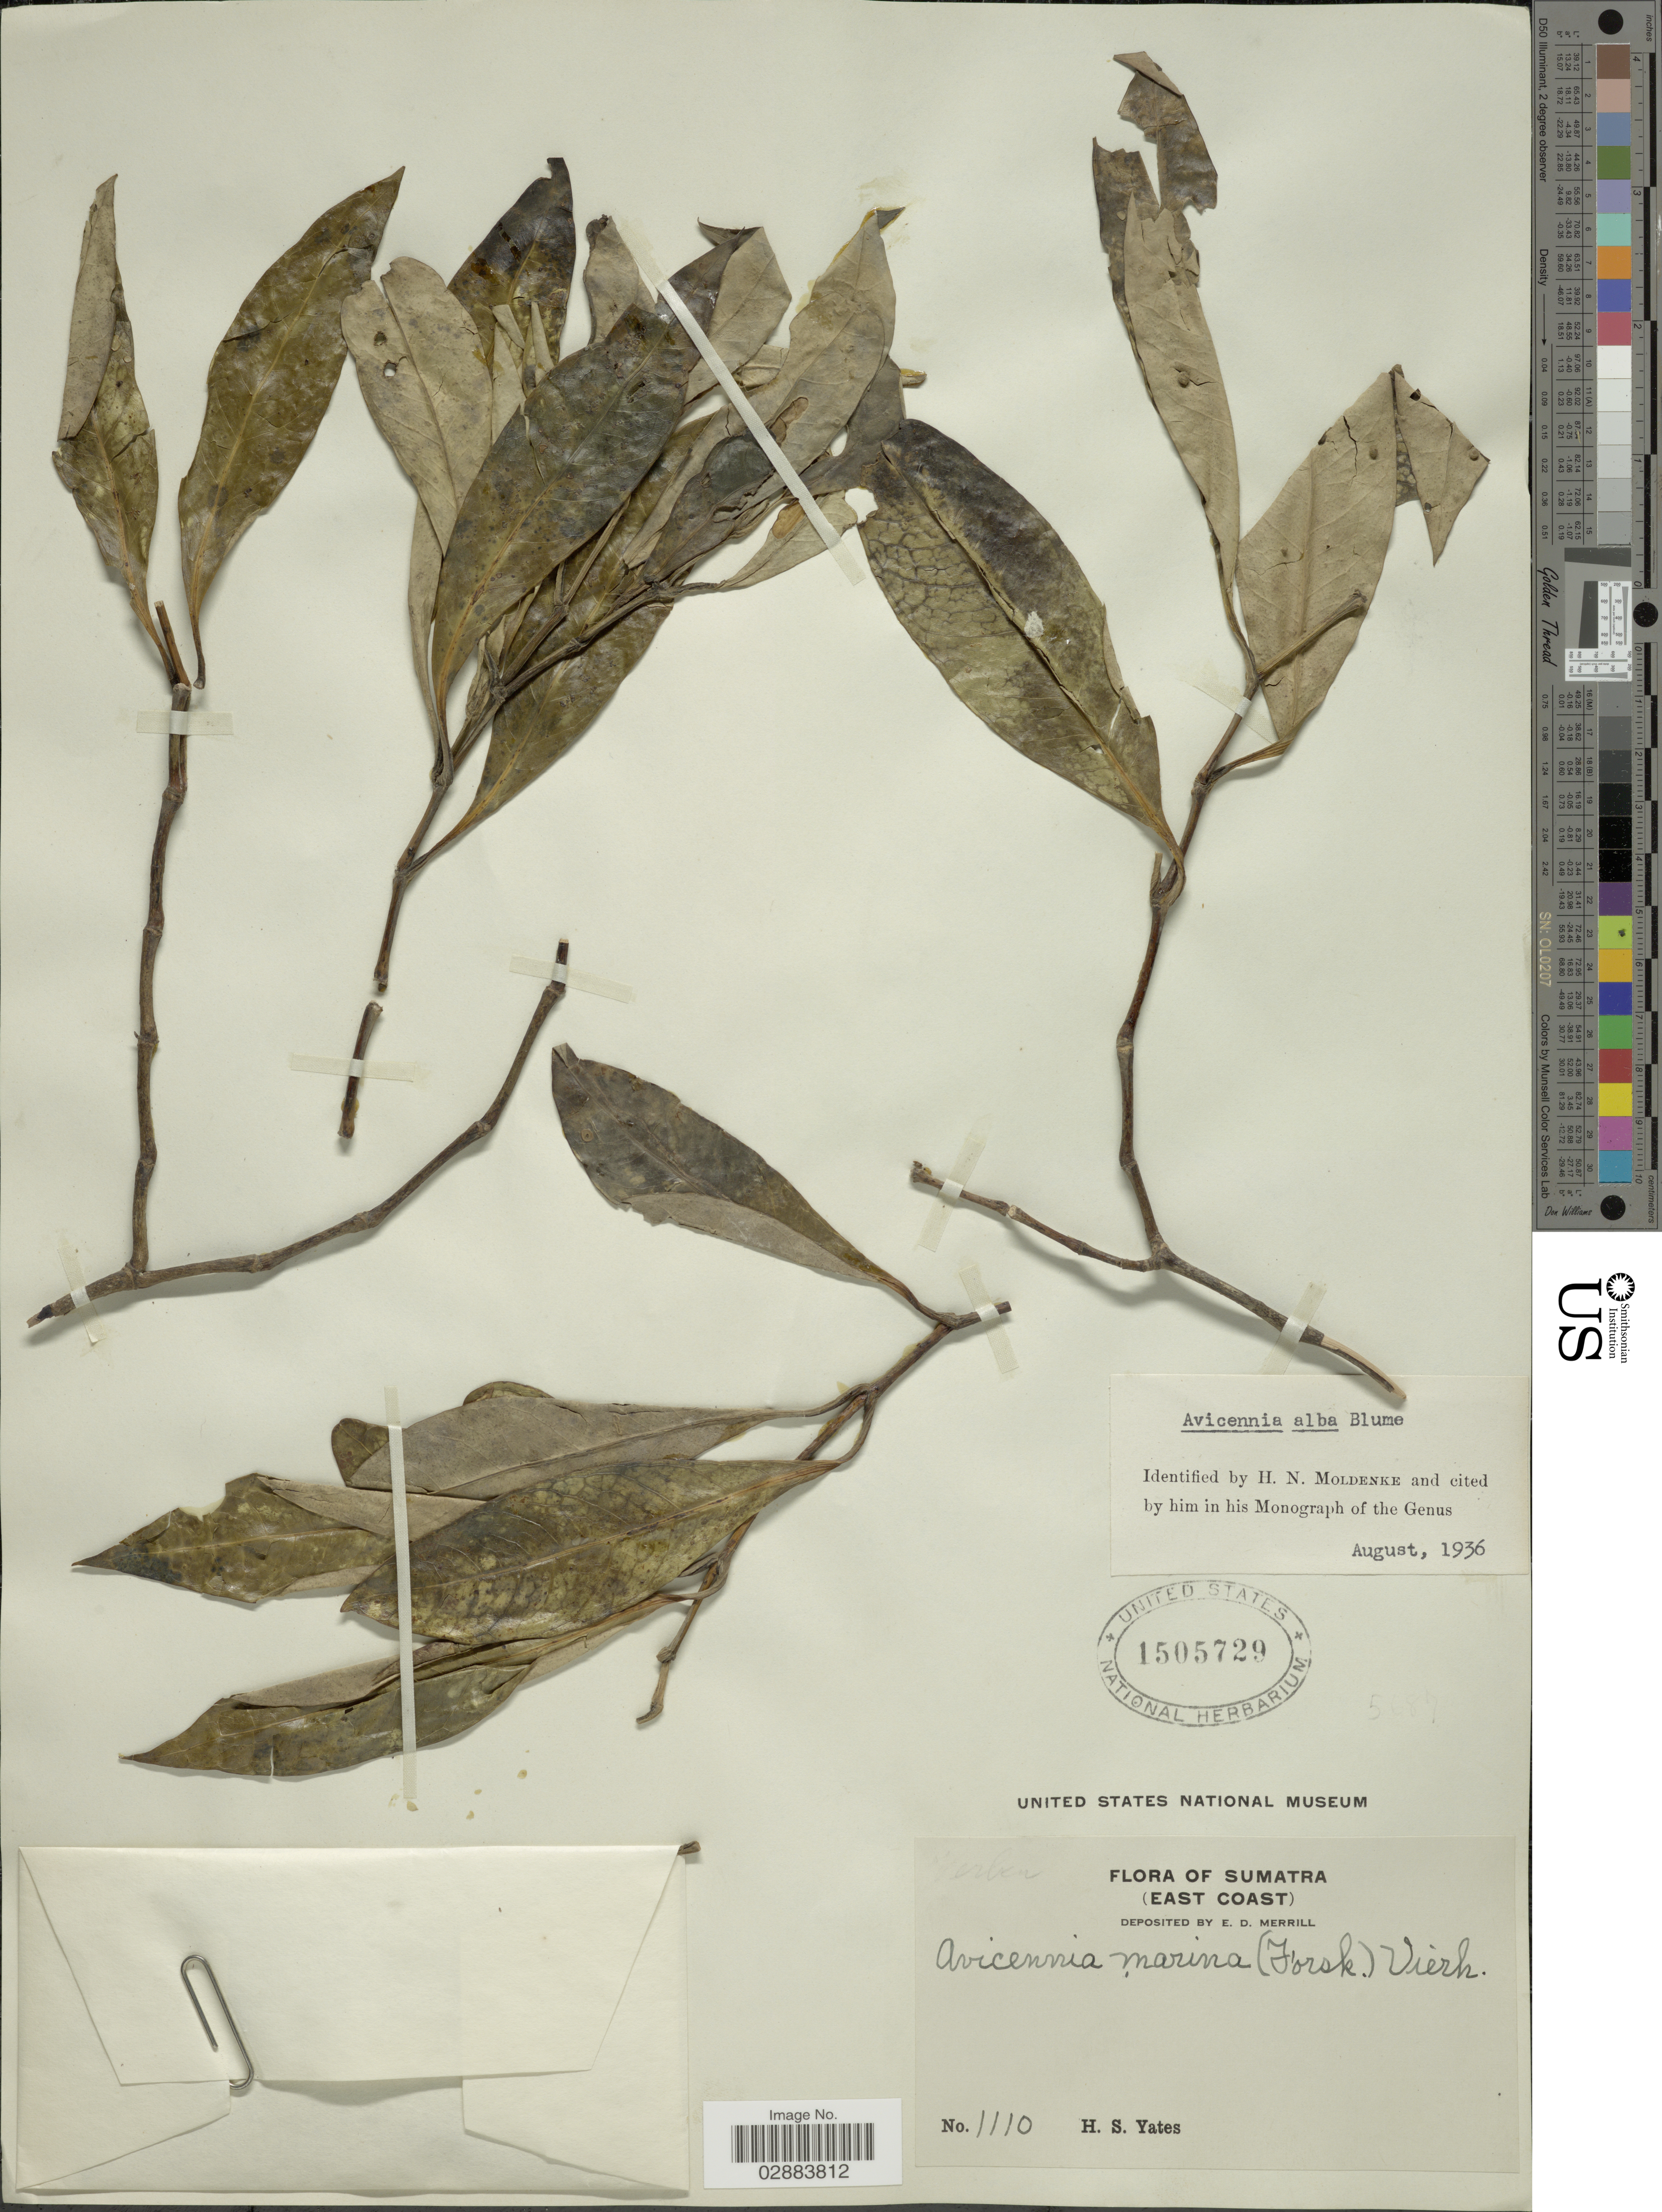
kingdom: Plantae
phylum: Tracheophyta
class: Magnoliopsida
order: Lamiales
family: Acanthaceae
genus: Avicennia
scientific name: Avicennia alba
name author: Blume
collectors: H. S. Yates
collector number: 1110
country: Indonesia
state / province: Sumatra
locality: East Coast.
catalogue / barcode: US 1505729